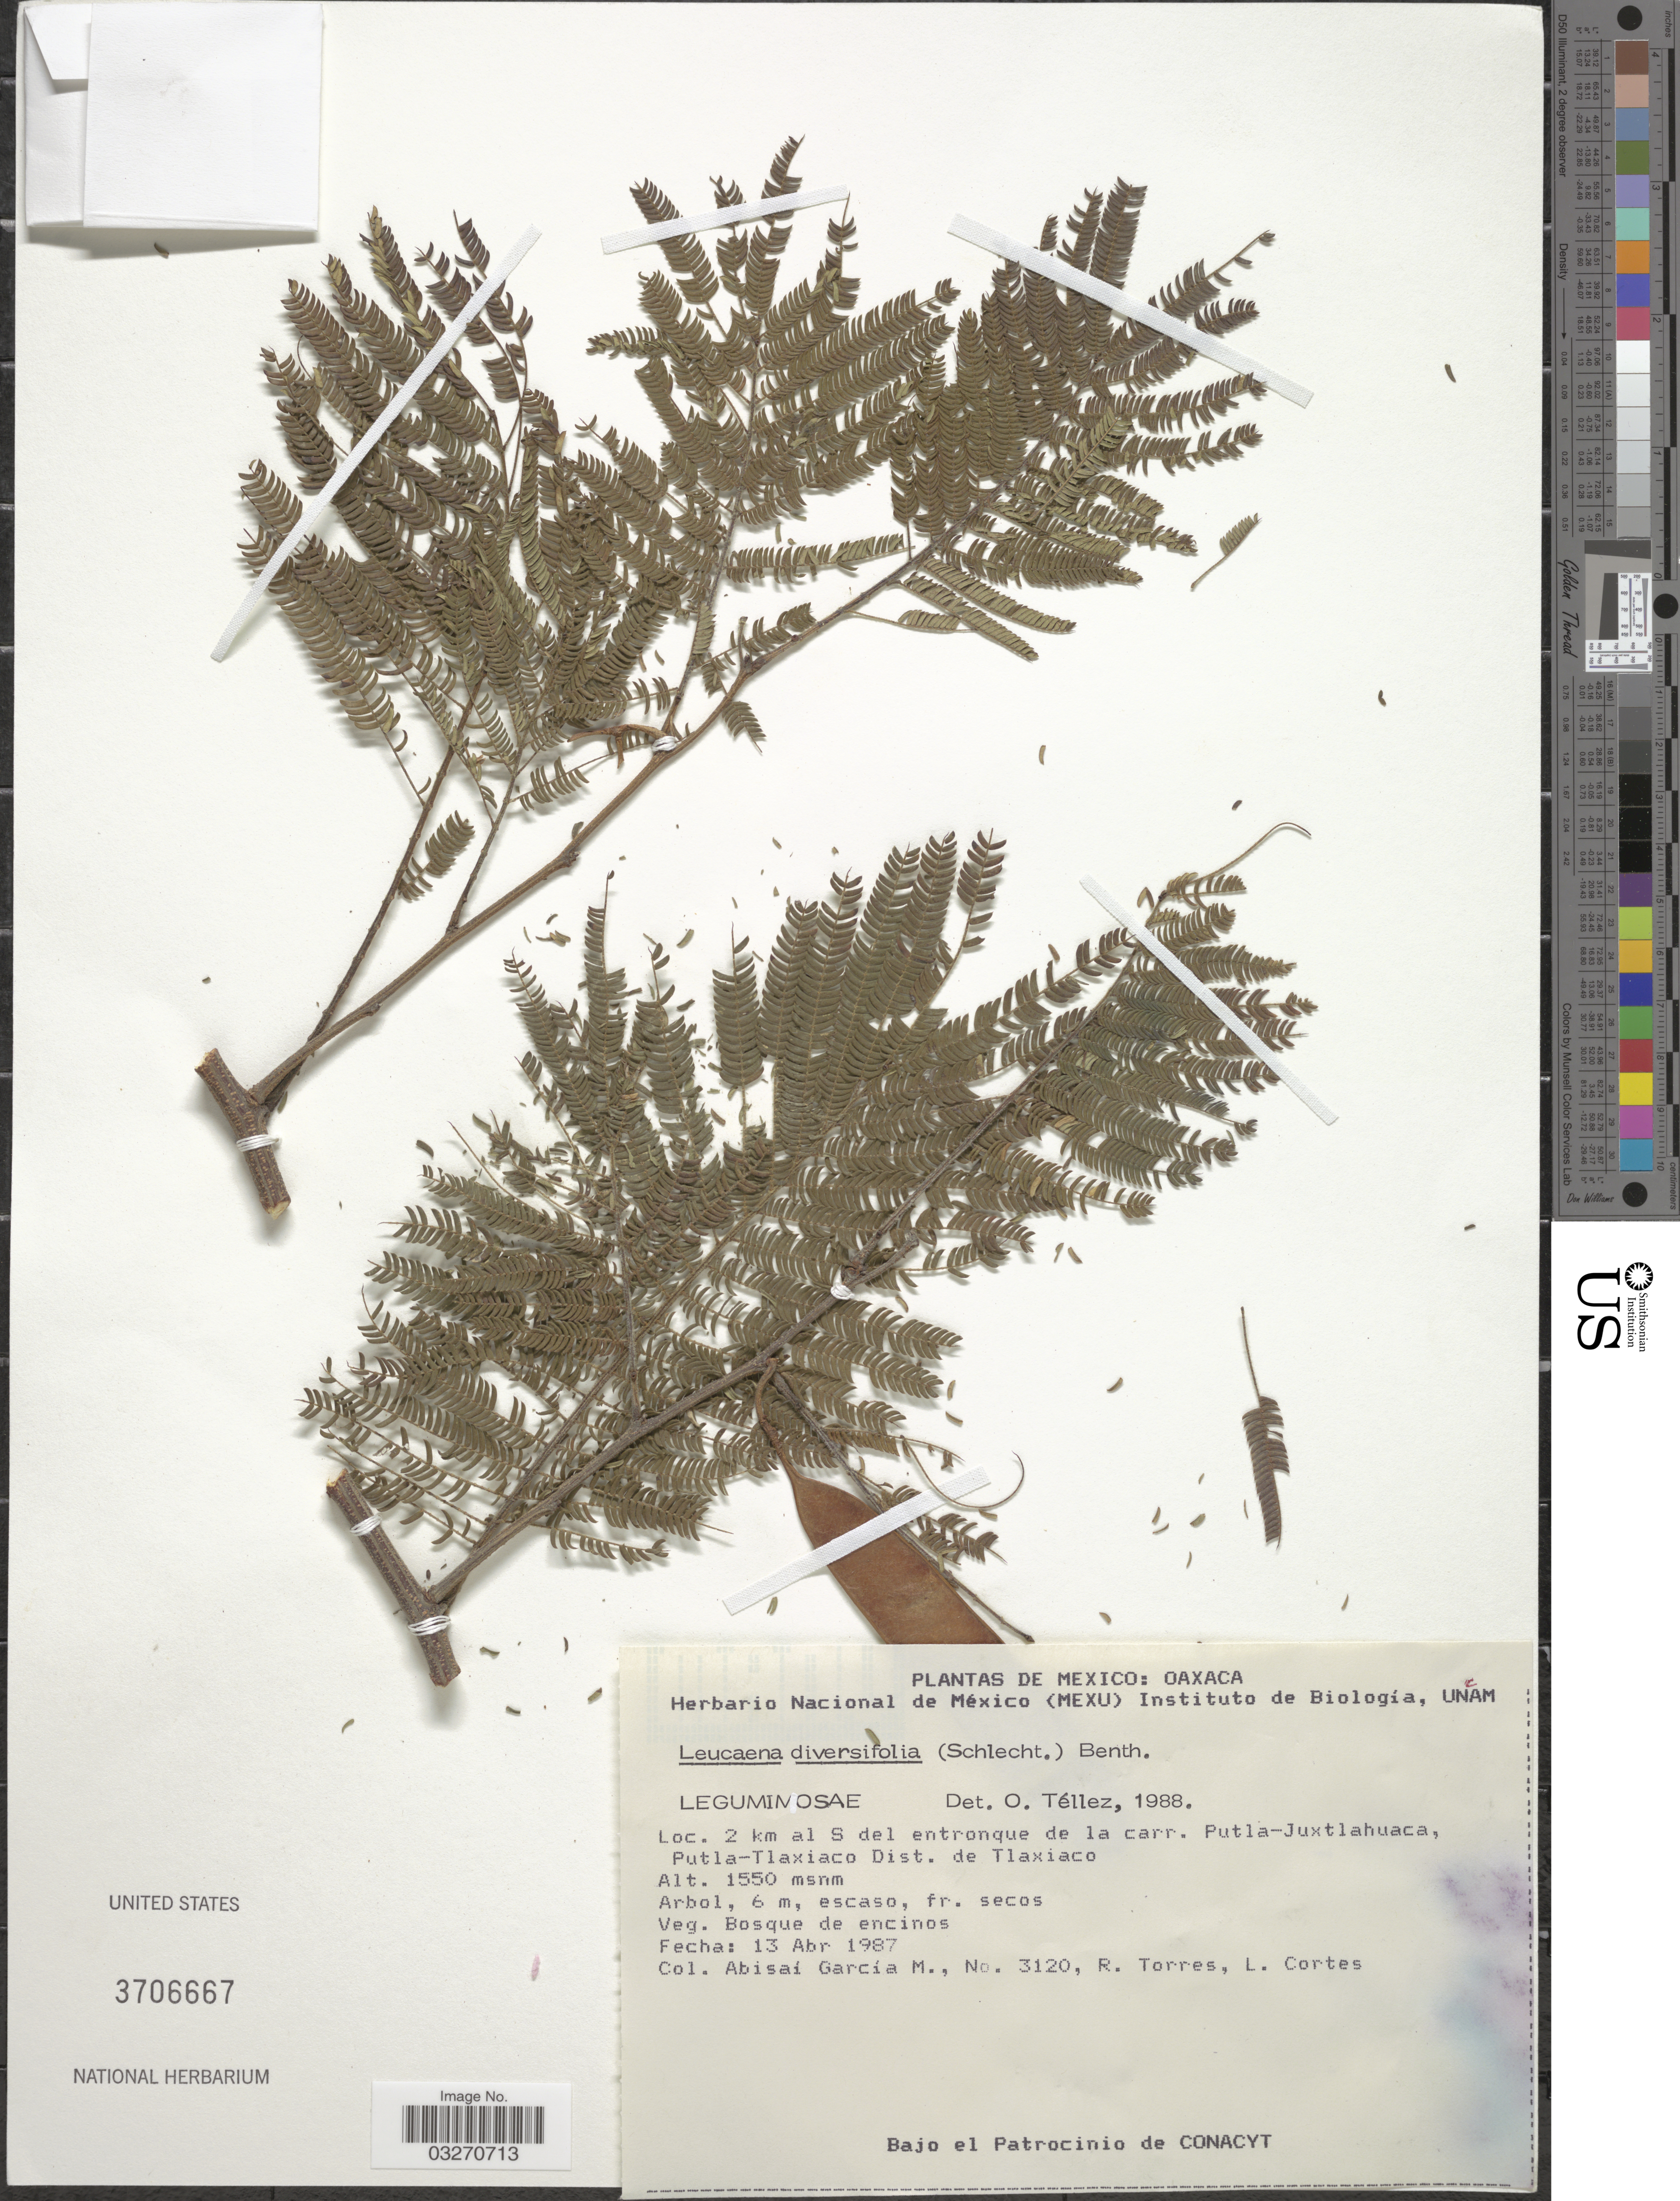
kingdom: Plantae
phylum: Tracheophyta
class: Magnoliopsida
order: Fabales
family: Fabaceae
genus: Leucaena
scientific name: Leucaena diversifolia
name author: (Schltdl.) Benth.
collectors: A. García M., R. Torres & L. Cortes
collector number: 3120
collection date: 1987-04-13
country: Mexico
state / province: Oaxaca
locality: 2 km al S del entronque de la carr. Putla-Juxtlahuaca, Putla-Tlaxiaco Dist. de Tlaxiaco.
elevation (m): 1550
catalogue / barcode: US 3706667